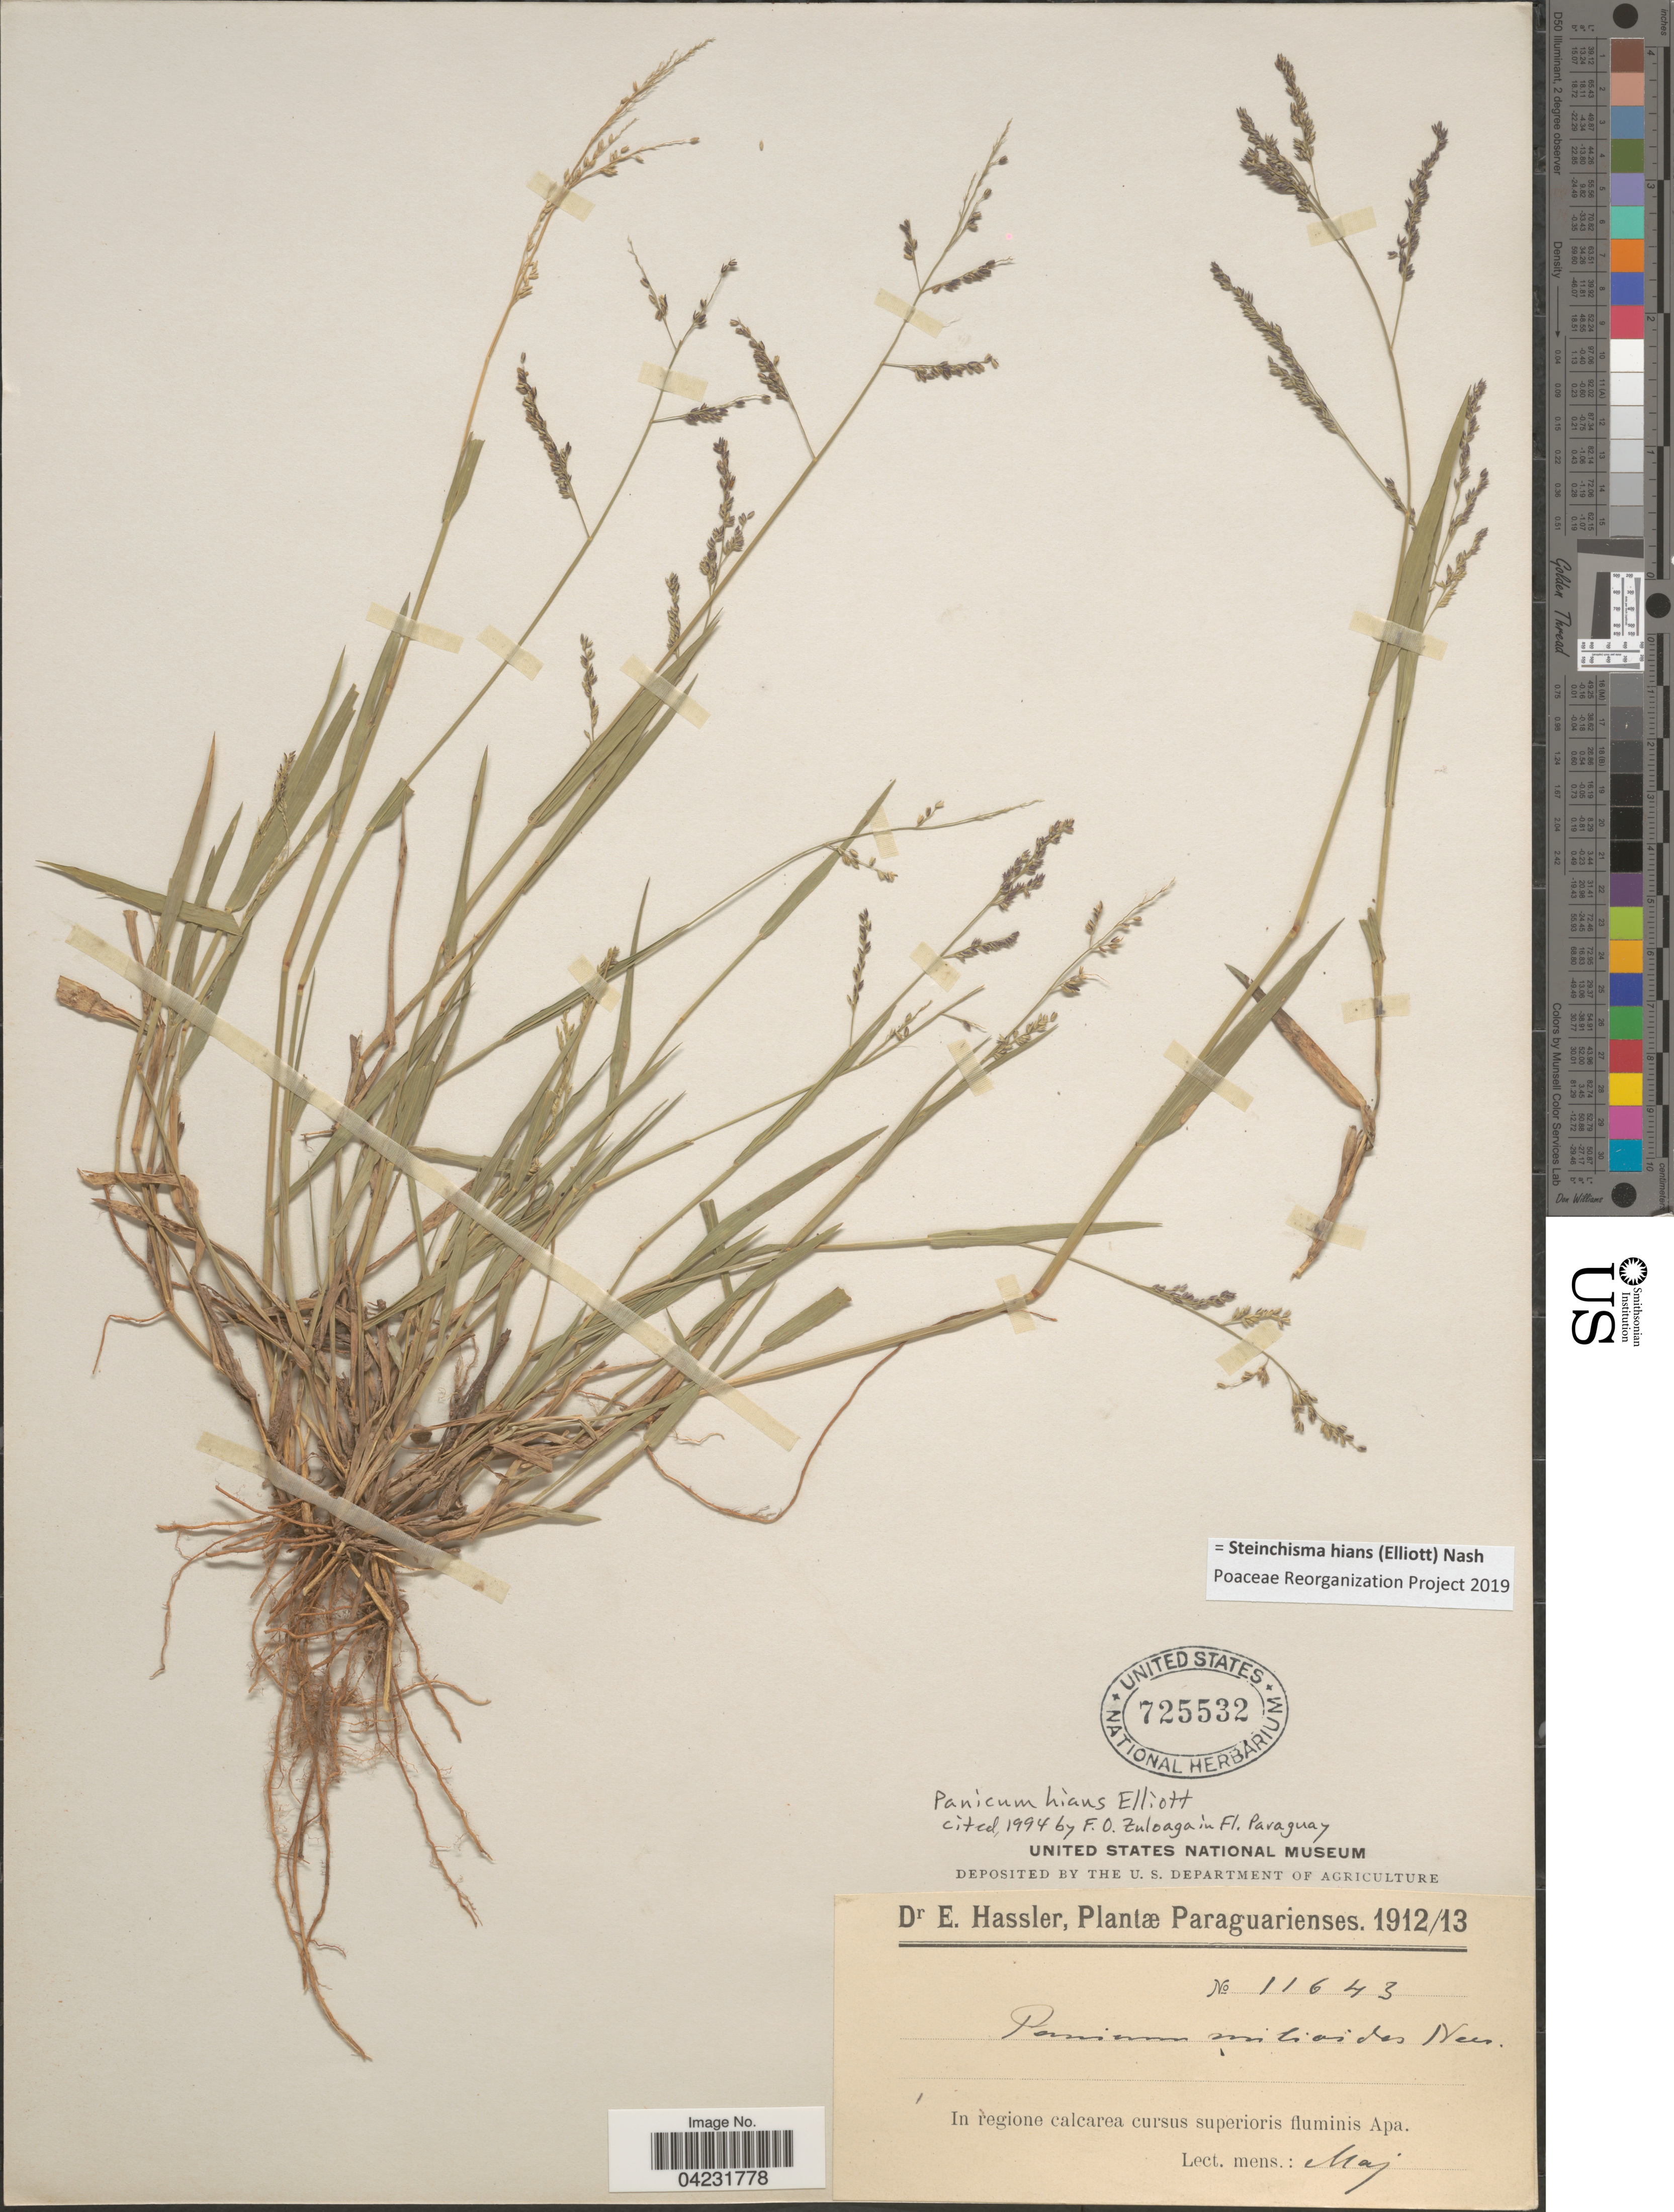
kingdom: Plantae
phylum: Tracheophyta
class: Liliopsida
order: Poales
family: Poaceae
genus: Steinchisma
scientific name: Steinchisma hians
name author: (Elliott) Nash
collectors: E. Hassler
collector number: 11643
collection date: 1912-05/1913-05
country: Paraguay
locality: In regione calcarea cursus superioris fluminis Apa.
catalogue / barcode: US 725532